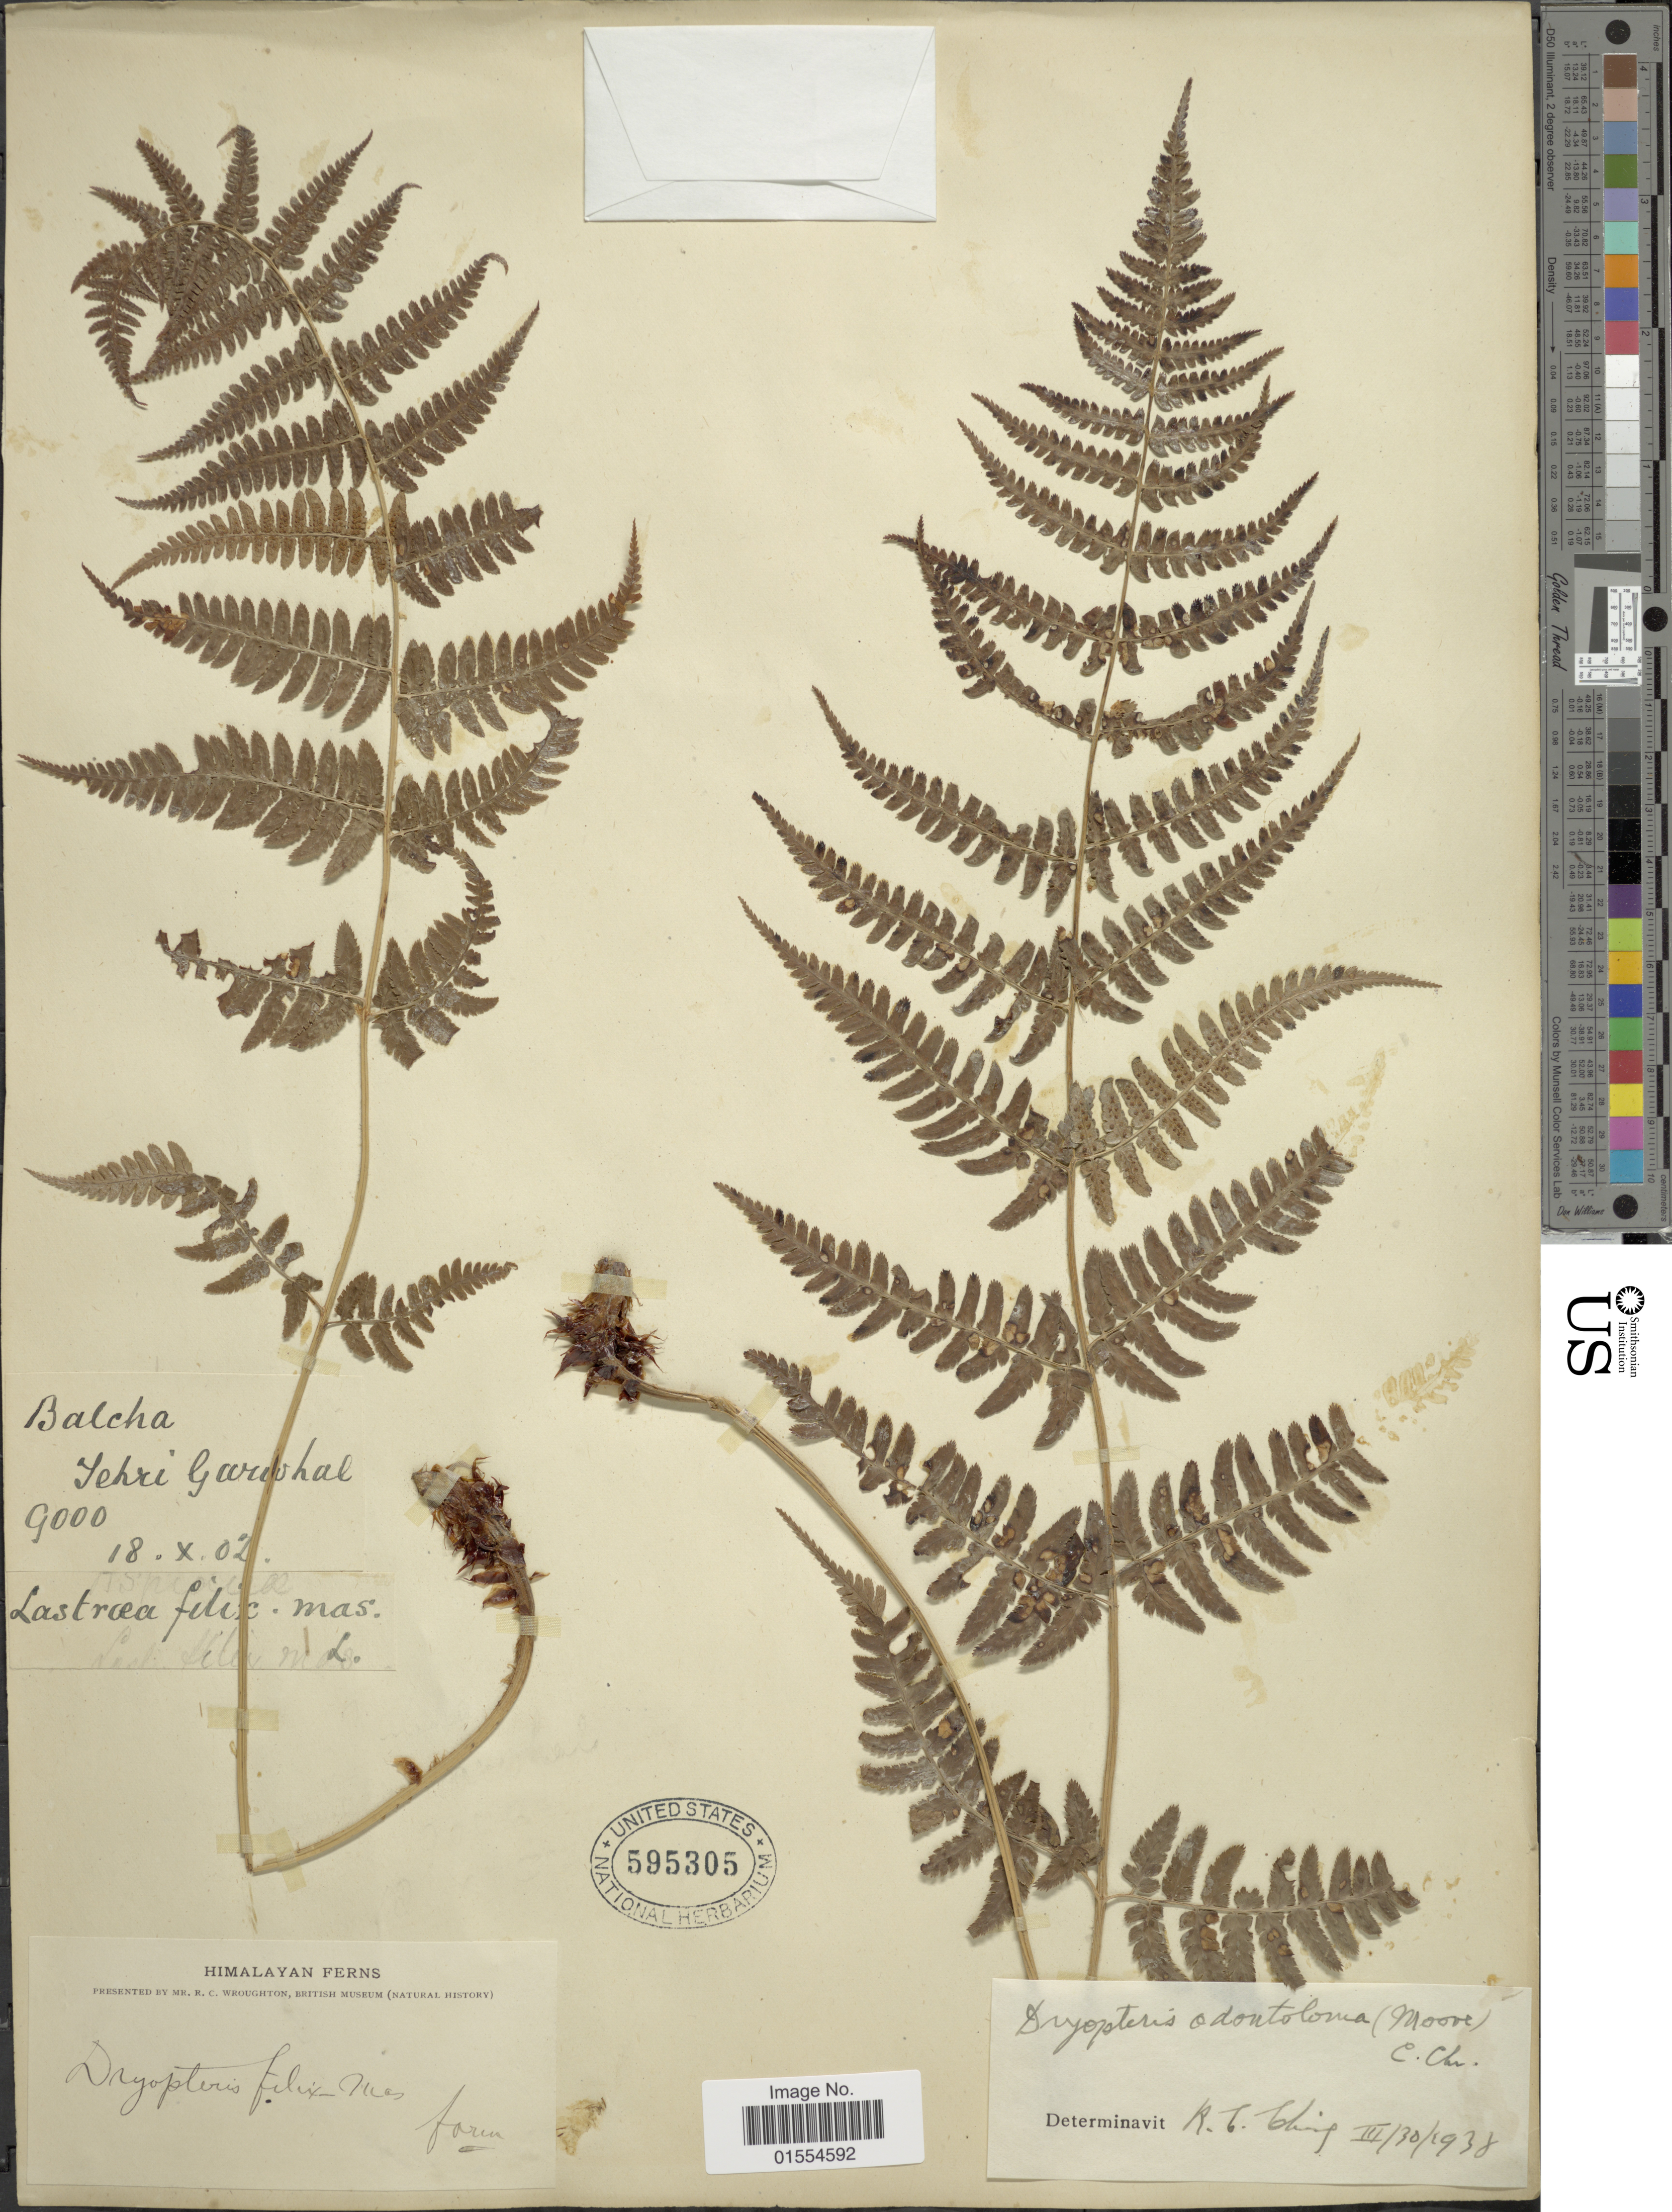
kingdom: Plantae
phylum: Tracheophyta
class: Polypodiopsida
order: Polypodiales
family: Dryopteridaceae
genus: Dryopteris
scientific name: Dryopteris odontoloma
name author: (Bedd.) C. Chr.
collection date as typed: Transcribed d/m/y: 18/10/2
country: India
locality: Balcha, Tehri Garwhal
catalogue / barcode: US 595305